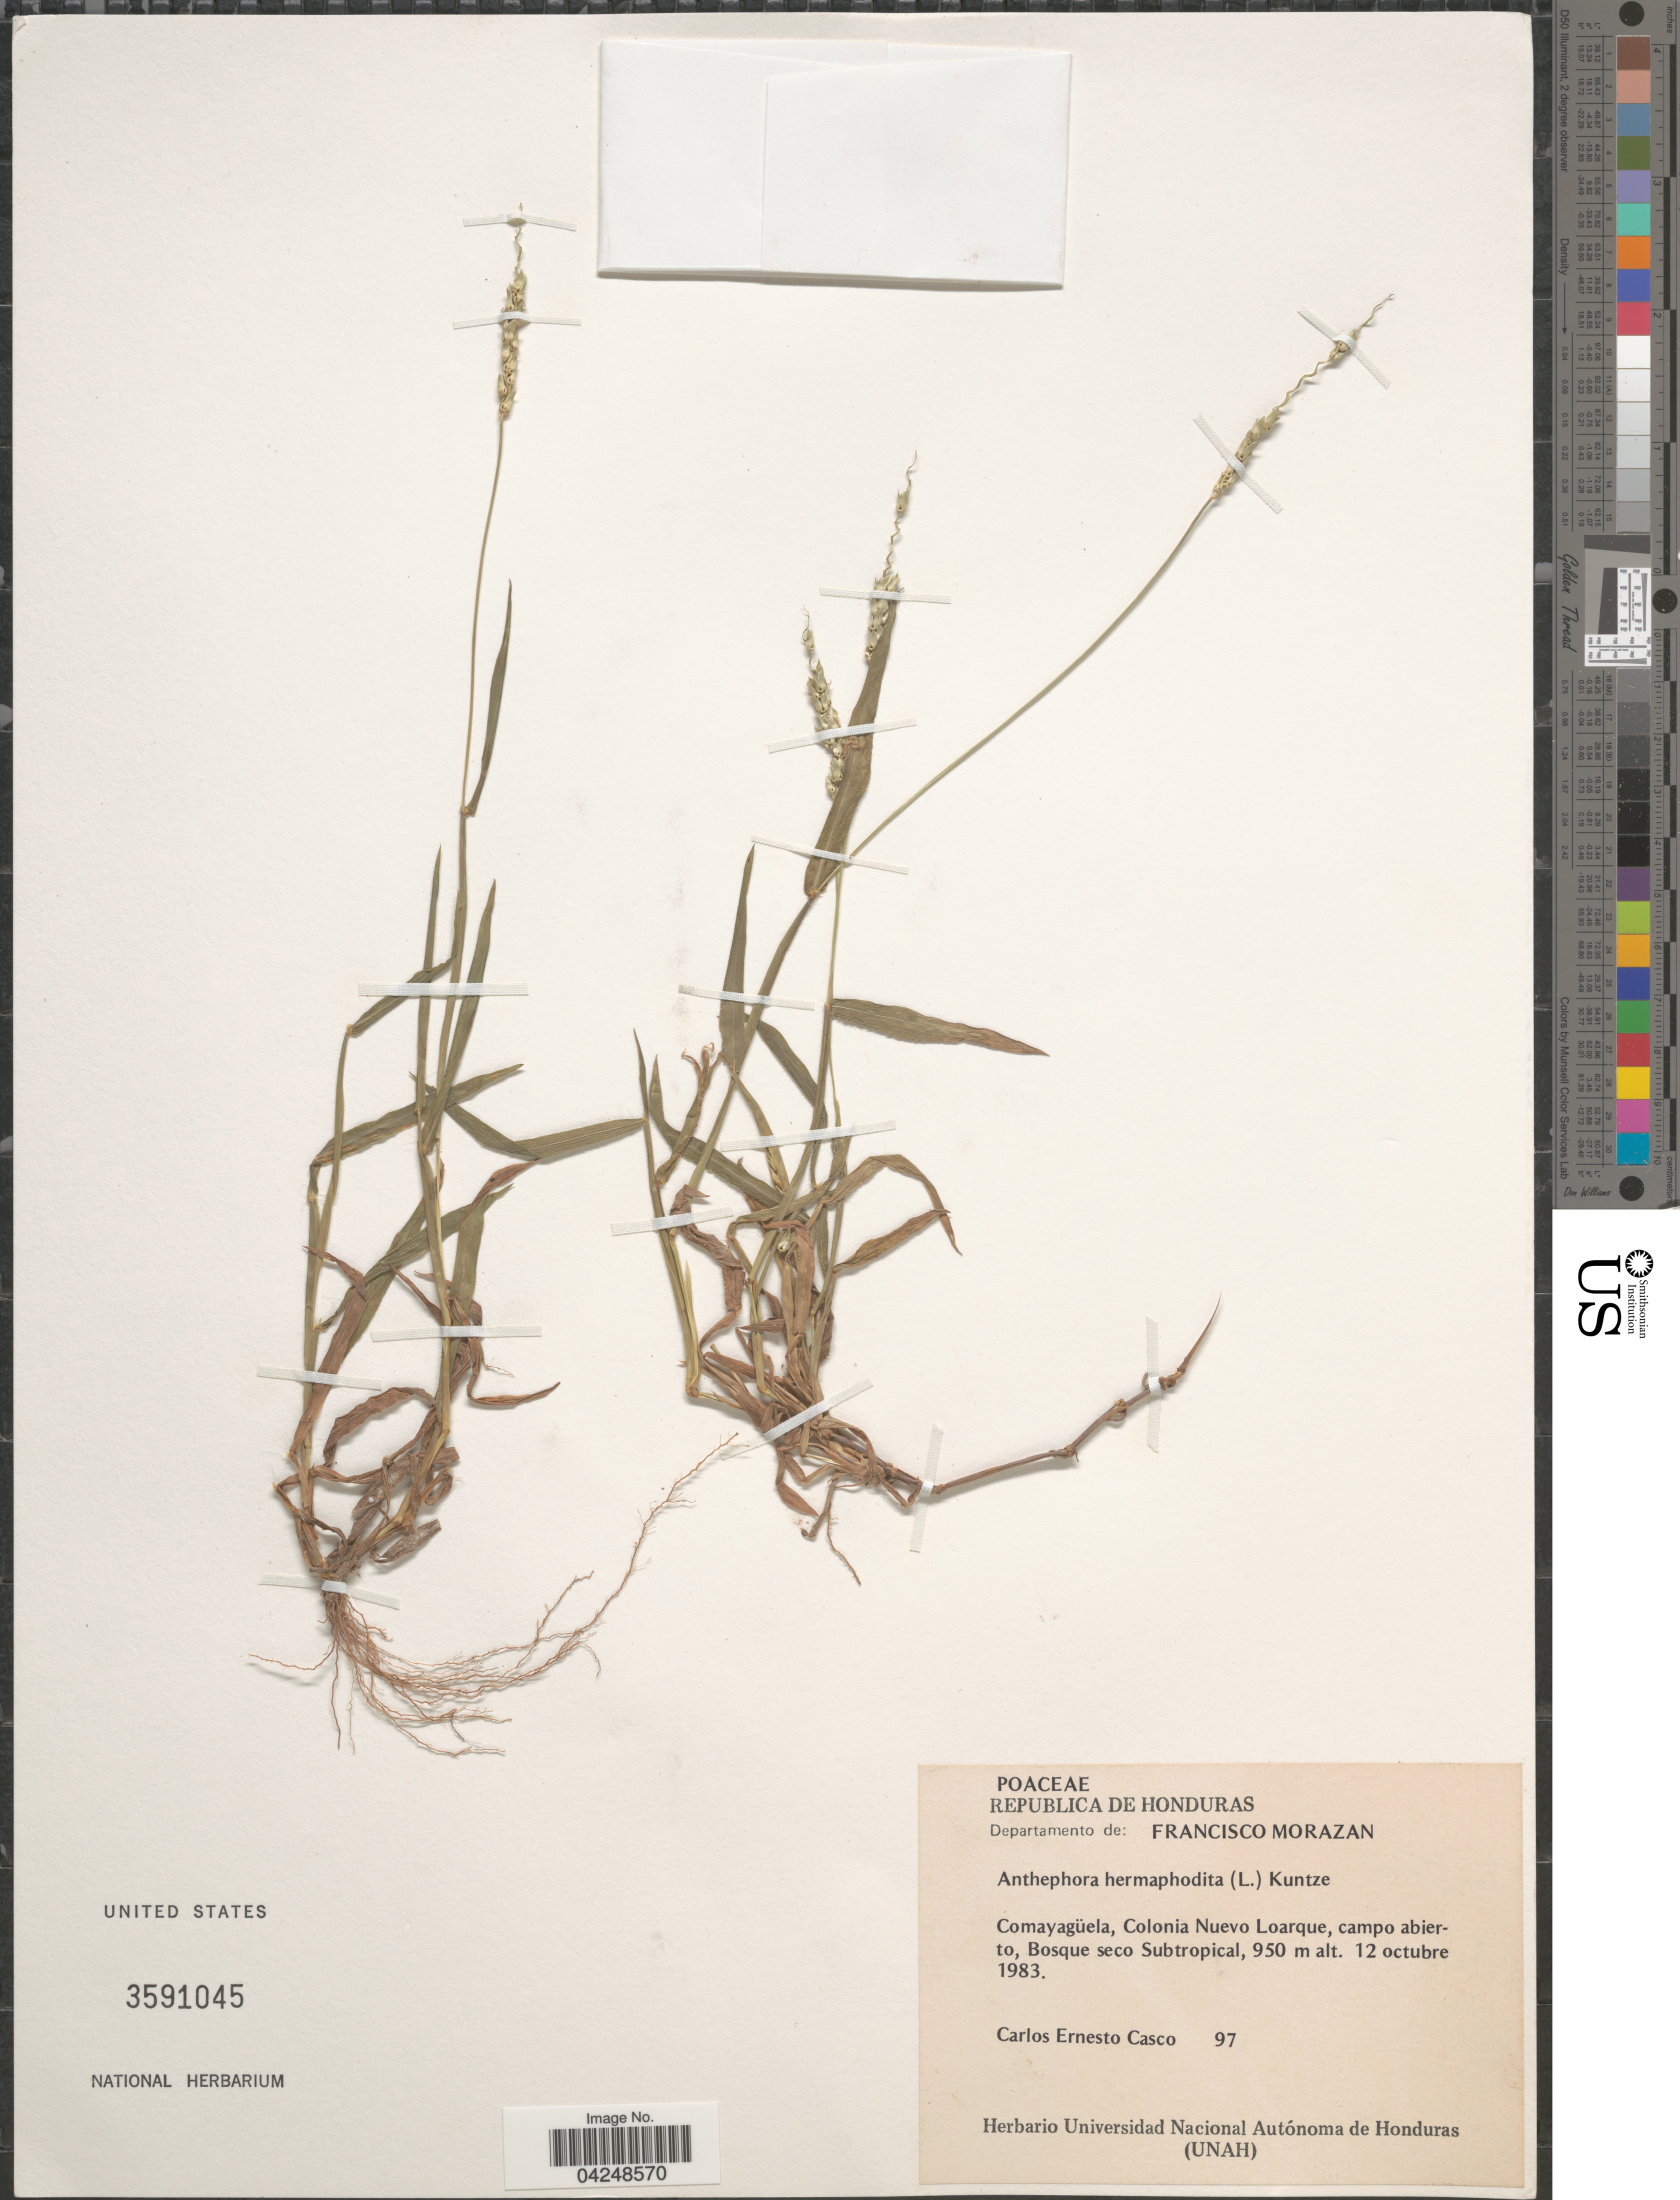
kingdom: Plantae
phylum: Tracheophyta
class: Liliopsida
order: Poales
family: Poaceae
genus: Anthephora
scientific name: Anthephora hermaphrodita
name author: (L.) Kuntze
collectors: C. Casco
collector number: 97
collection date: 1983-10-12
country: Honduras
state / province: Fco. Morazán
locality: Departamento de: Francisco Morazan. Comayagüela, Colonia Nuevo Loarque, campo abierto, Bosque seco Subtropical.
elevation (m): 950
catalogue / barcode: US 3591045